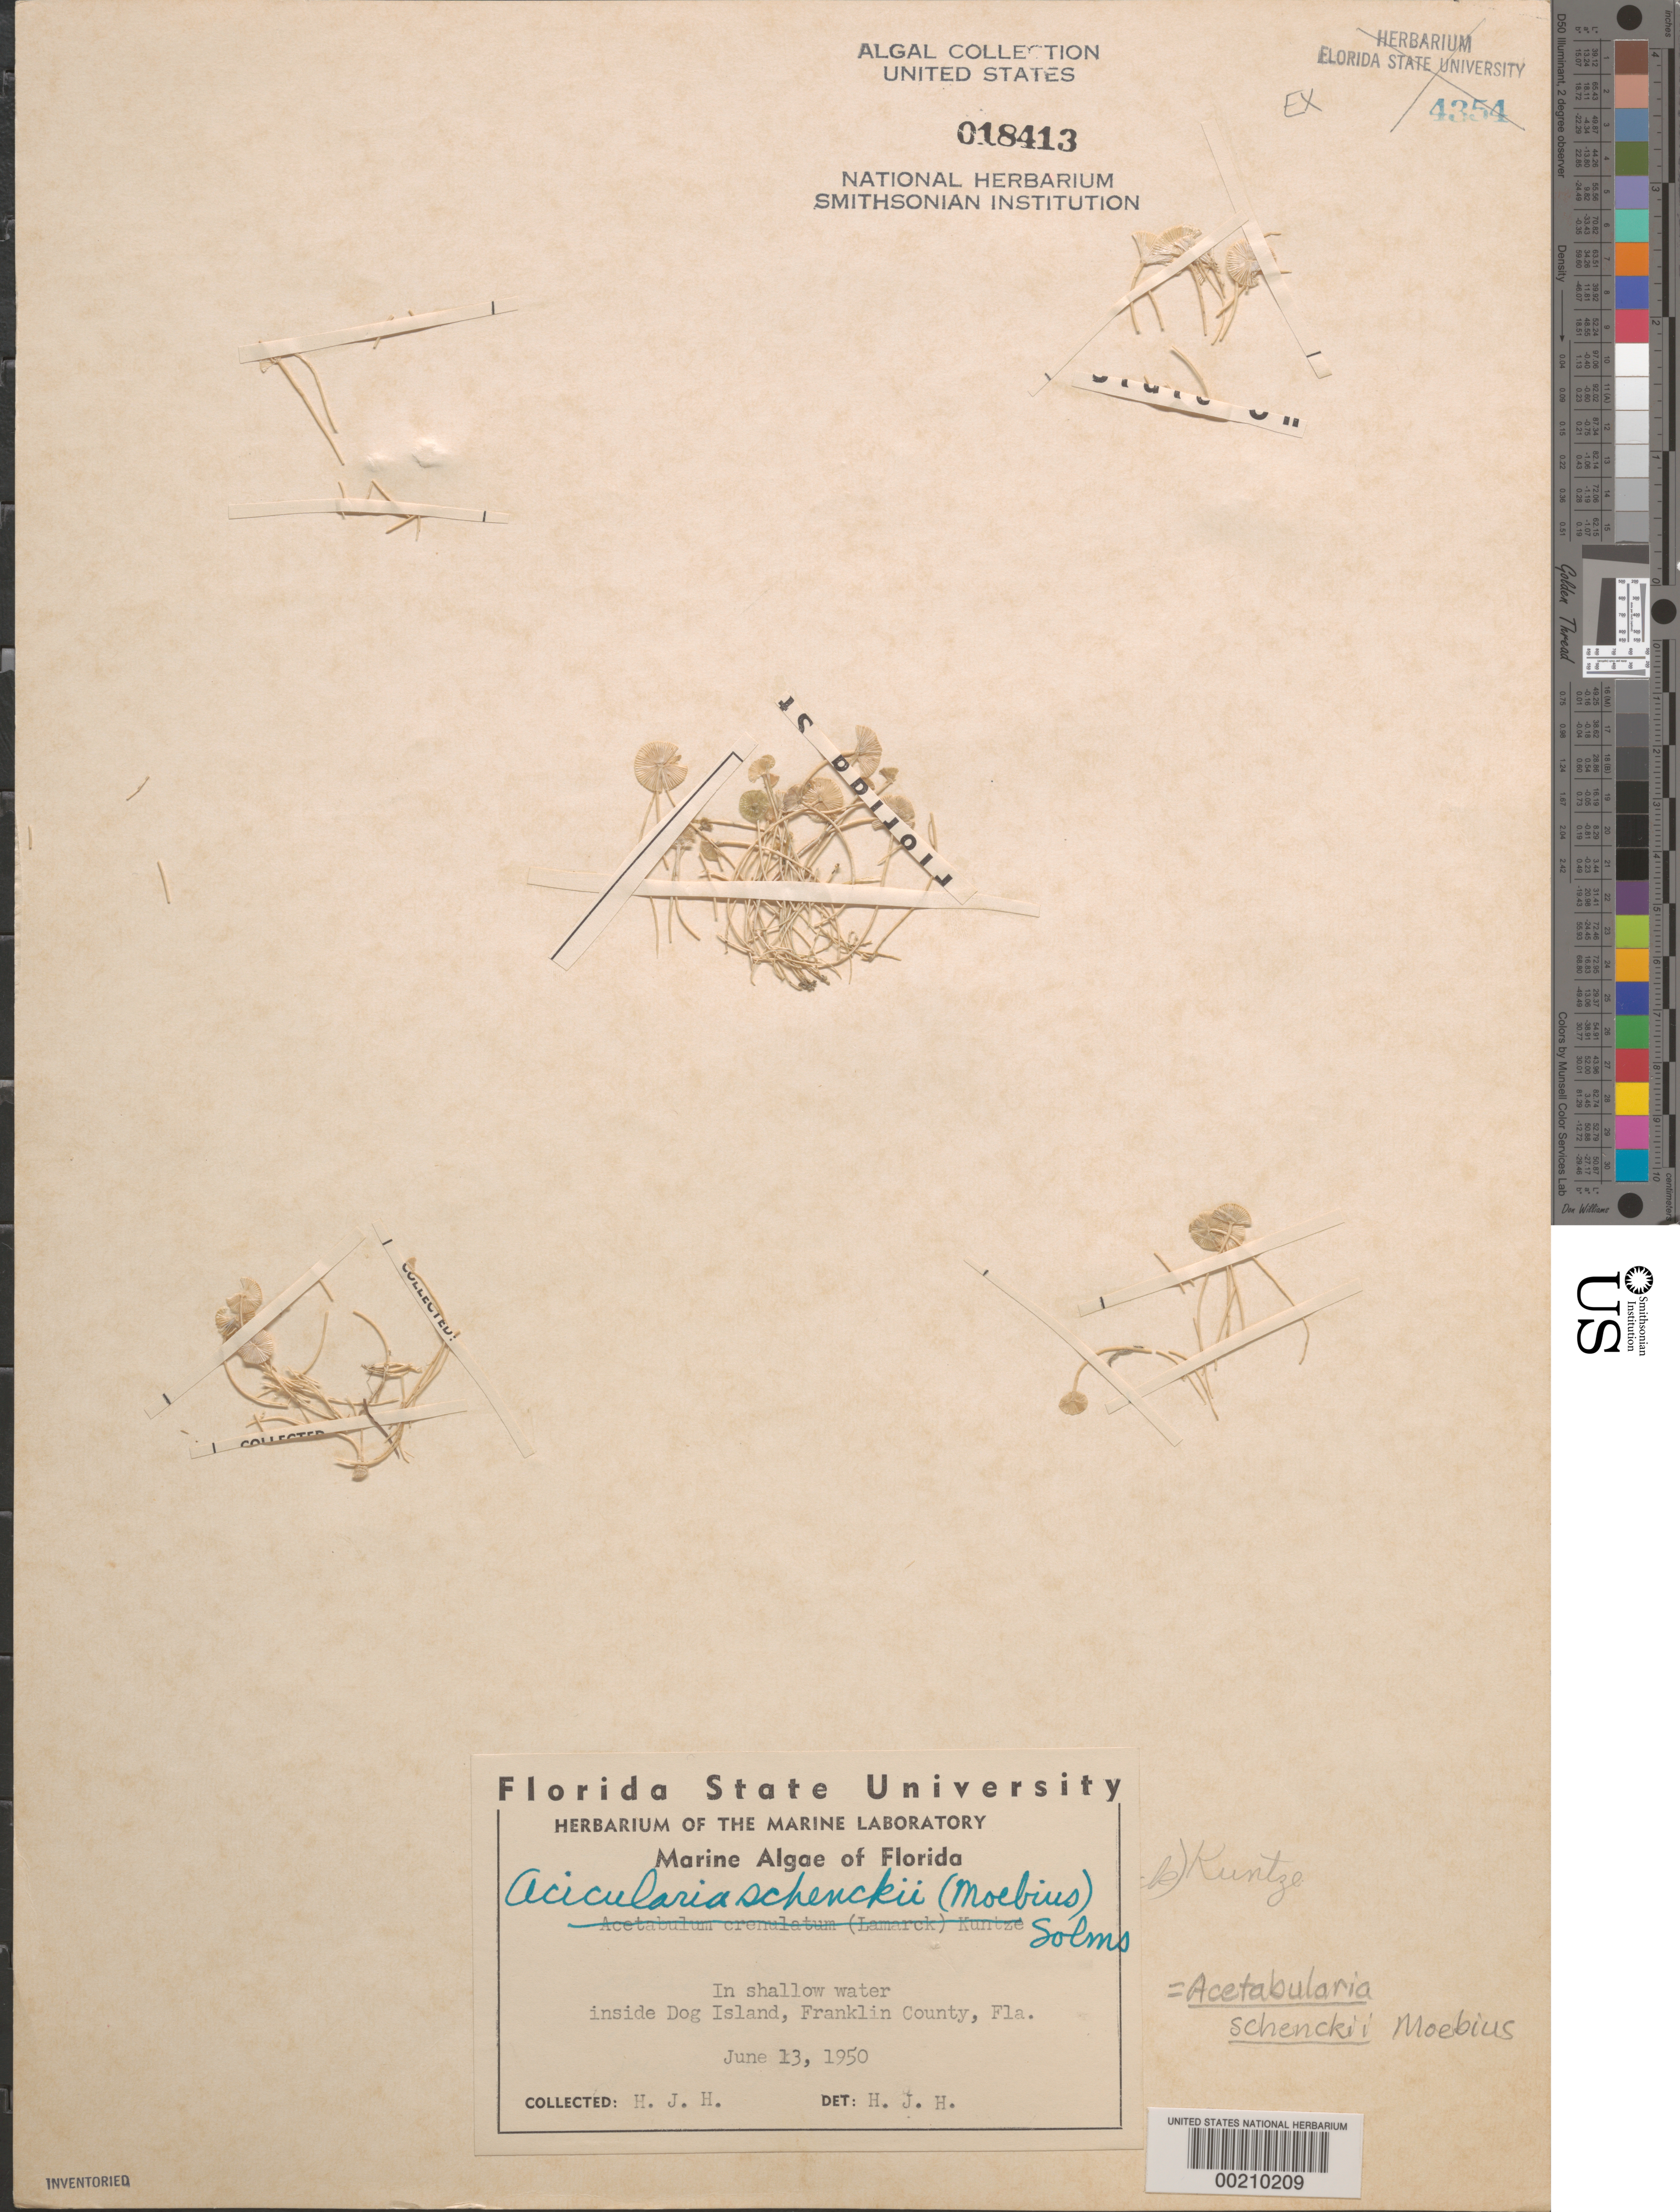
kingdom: Plantae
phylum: Chlorophyta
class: Ulvophyceae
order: Dasycladales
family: Polyphysaceae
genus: Acetabularia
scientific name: Acetabularia schenckii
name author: K. Möbius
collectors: H. J. Humm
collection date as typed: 13 Jun 1950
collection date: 1950-06-13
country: United States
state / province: Florida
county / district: Franklin County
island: Dog Island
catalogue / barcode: US 18413